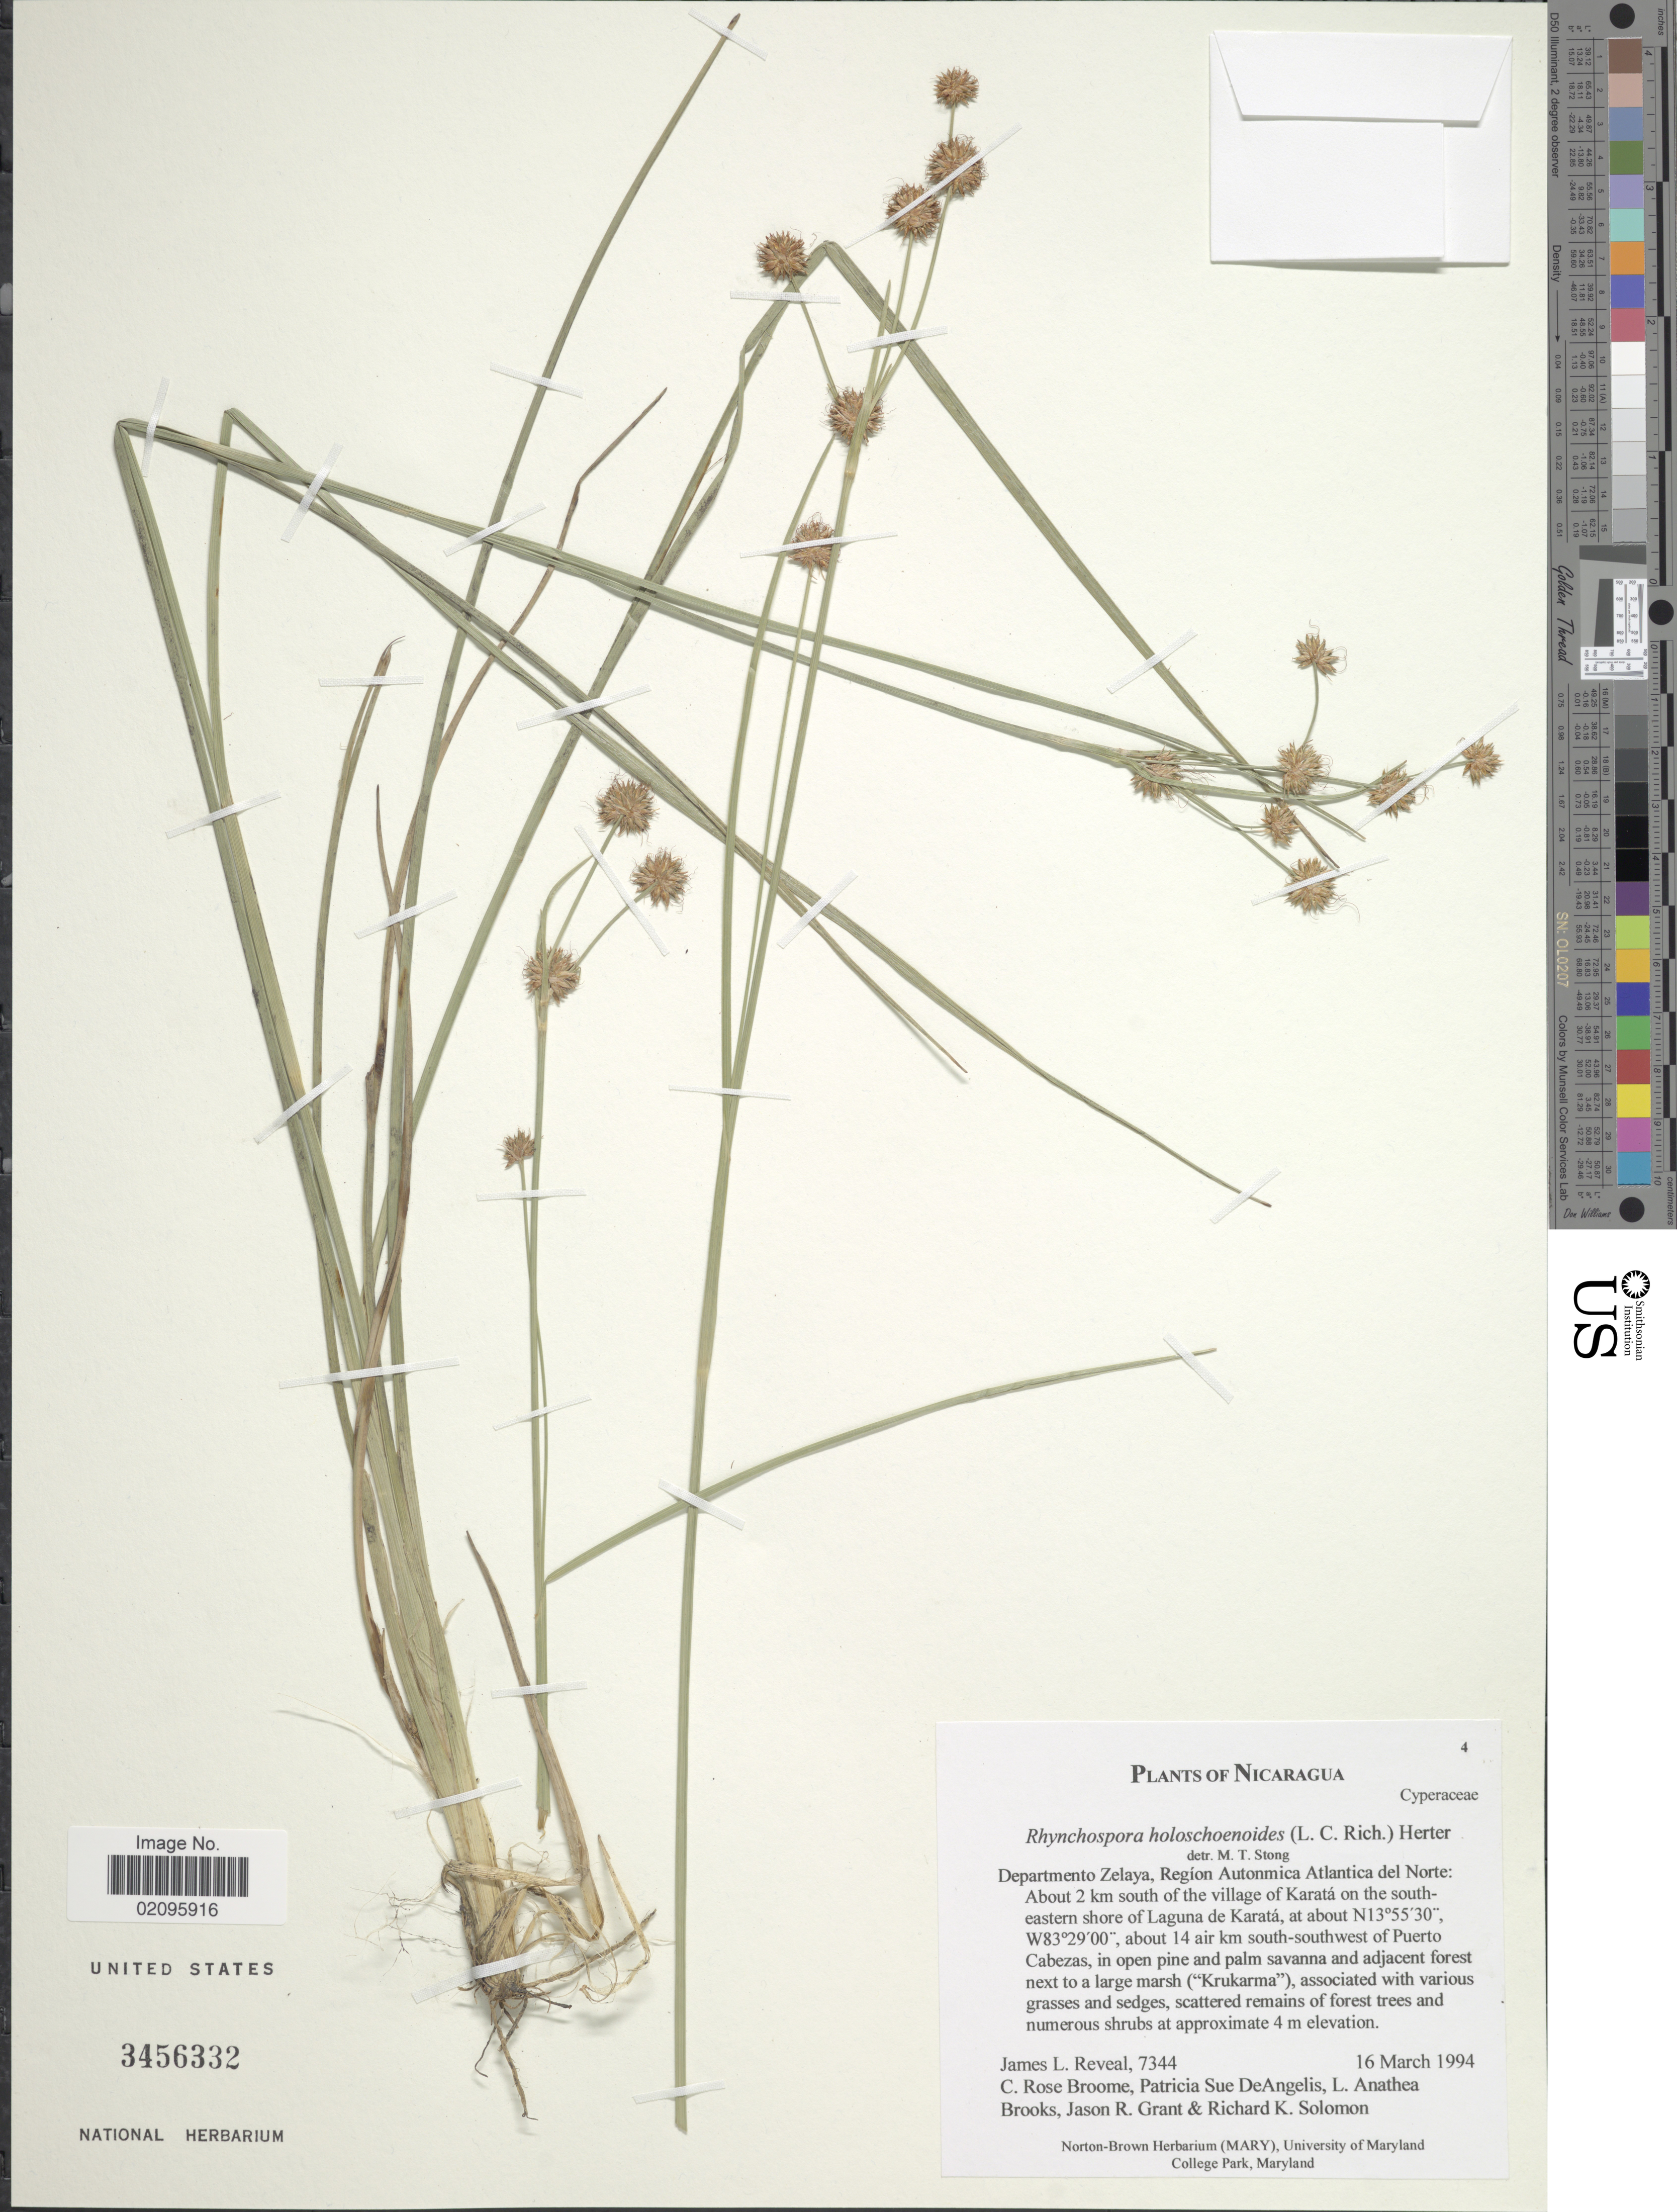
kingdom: Plantae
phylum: Tracheophyta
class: Liliopsida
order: Poales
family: Cyperaceae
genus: Rhynchospora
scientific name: Rhynchospora holoschoenoides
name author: (Rich.) Herter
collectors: J. L. Reveal, C. R. Broome, P. DeAngelis, L. Anathea & et al.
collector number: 7344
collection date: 1994-03-16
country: Nicaragua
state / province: Atlantico Norte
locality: Departmento Zelaya, Region Autonmica Atlantica del Norte: About 2 km south of the village of Karata on the south-eastern shore of Laguna de Karata, about 14 air km south-southwest of Puerto Cabezas.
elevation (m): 4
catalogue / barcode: US 3456332